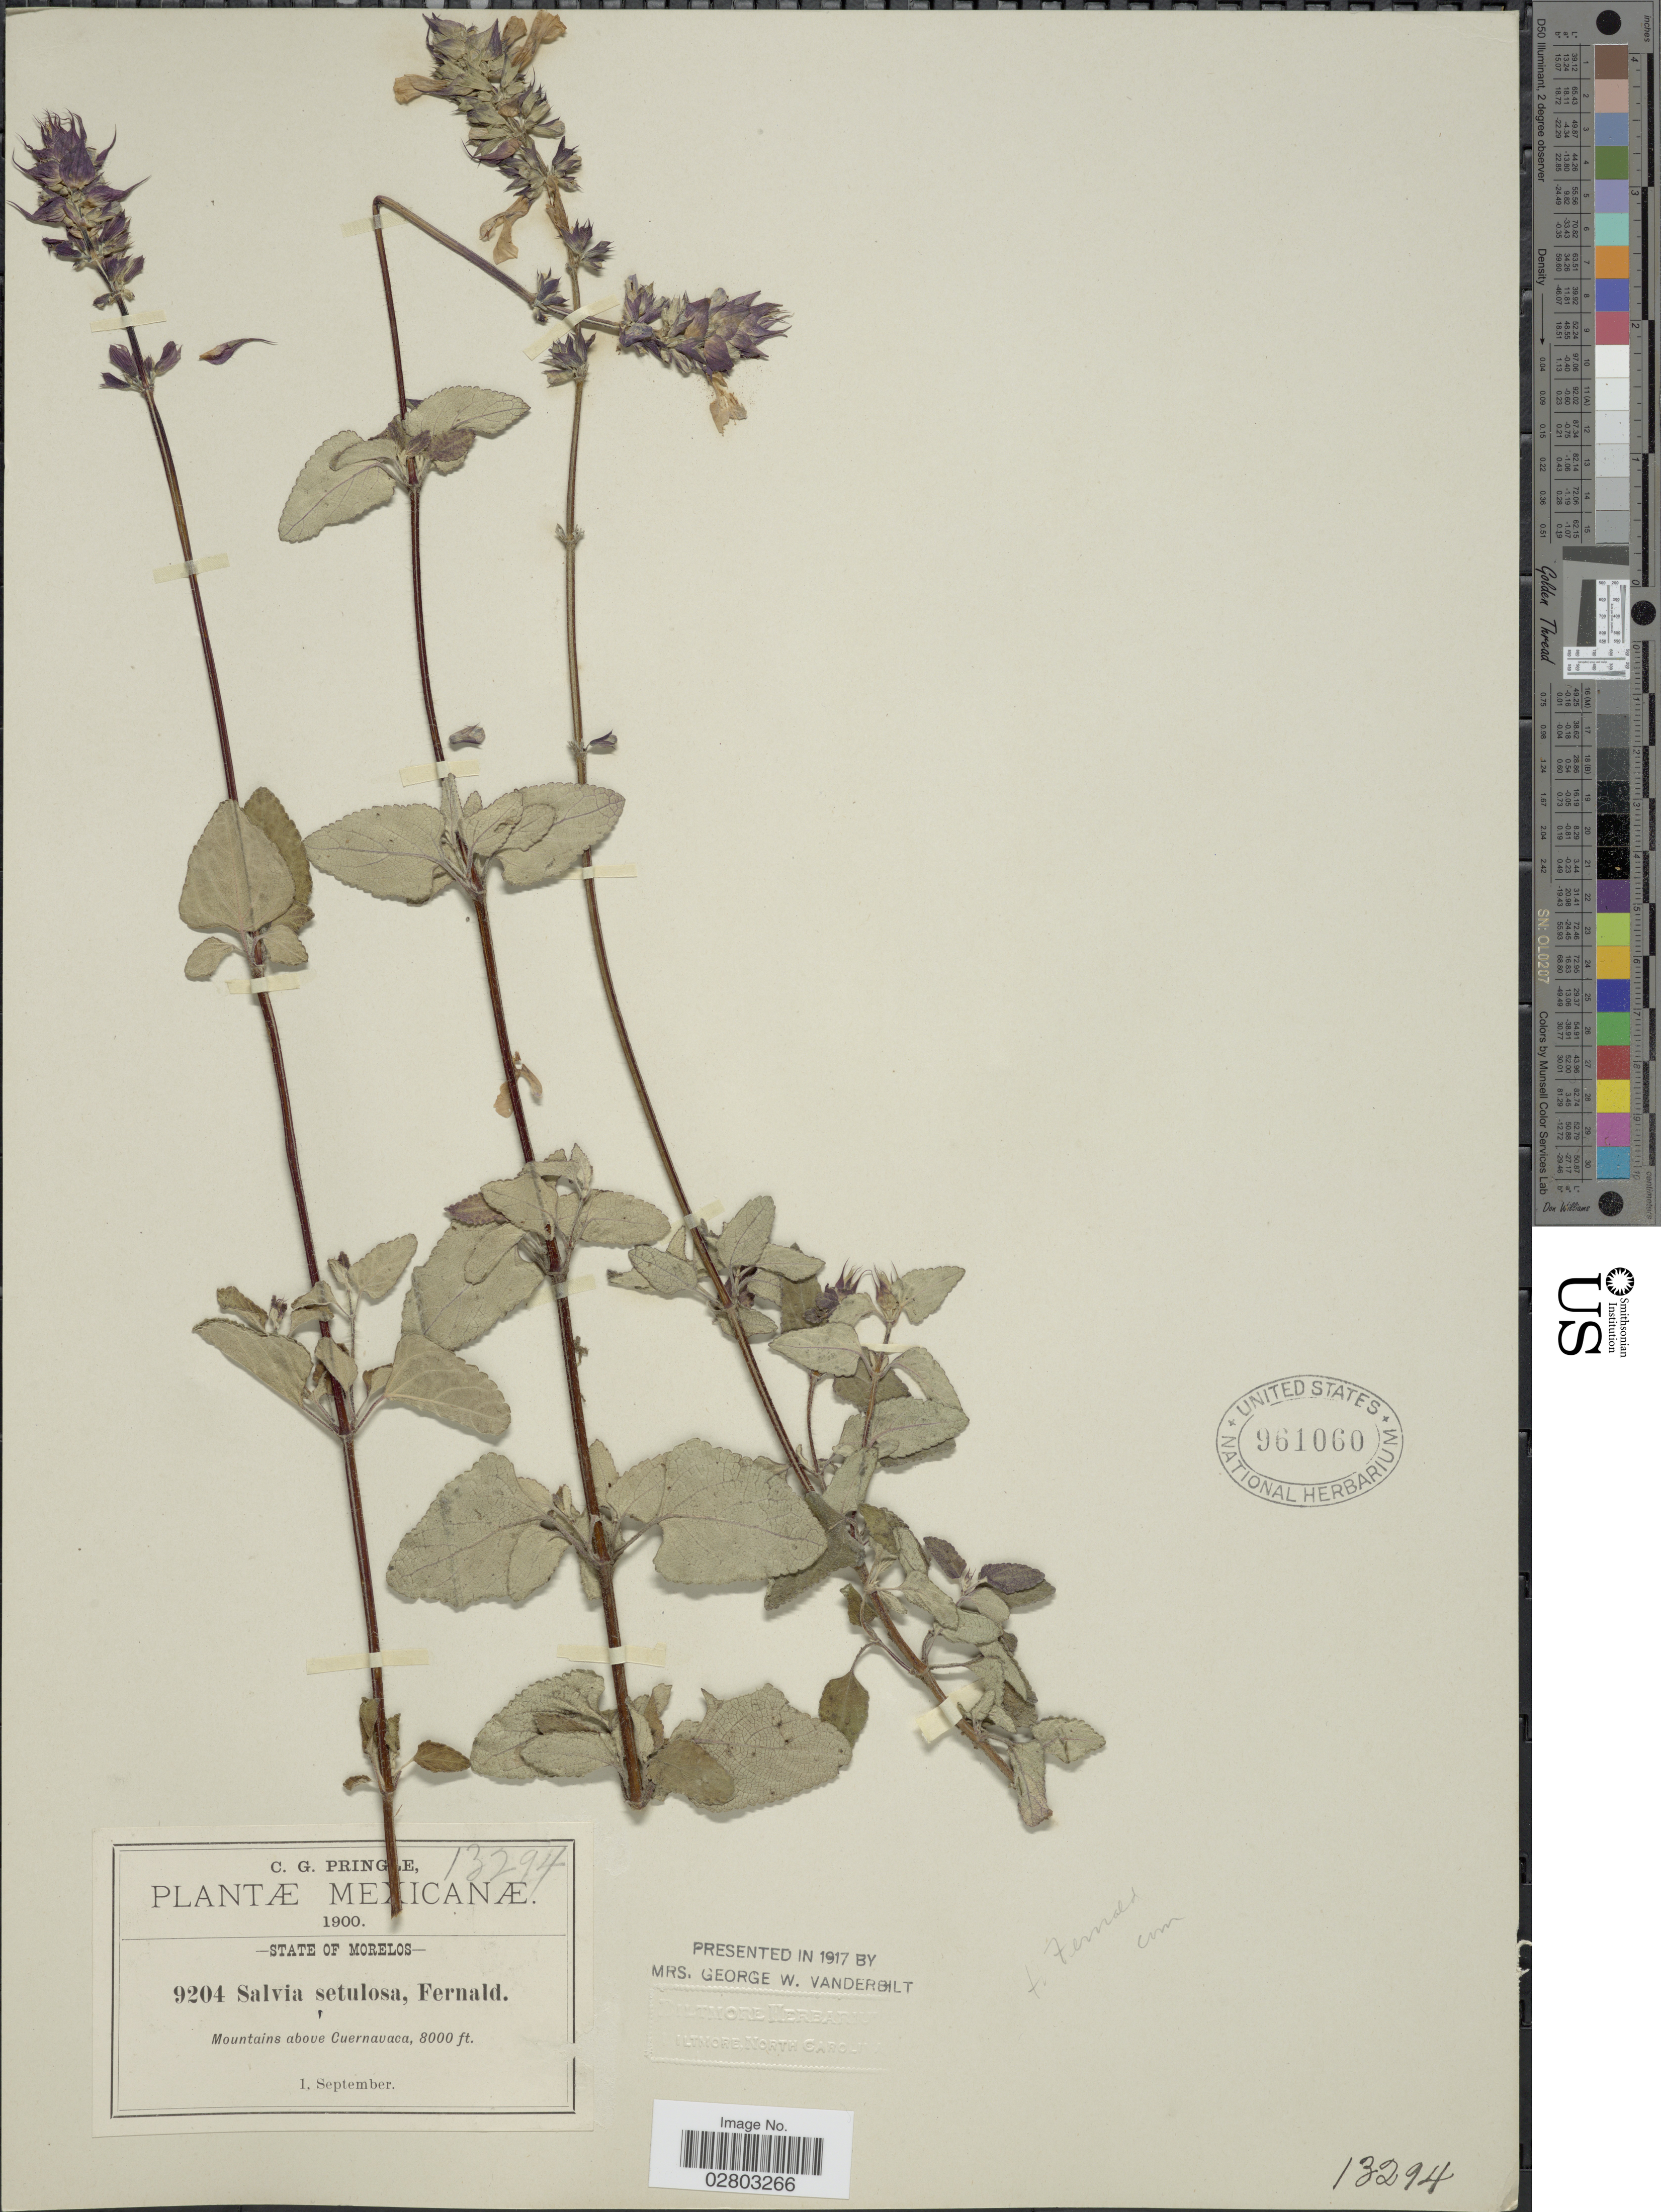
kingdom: Plantae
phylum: Tracheophyta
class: Magnoliopsida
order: Lamiales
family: Lamiaceae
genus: Salvia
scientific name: Salvia setulosa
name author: Fernald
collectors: C. G. Pringle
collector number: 9204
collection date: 1900-09-01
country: Mexico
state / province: Morelos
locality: Mountains above Cuernavaca.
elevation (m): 2438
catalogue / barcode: US 961060